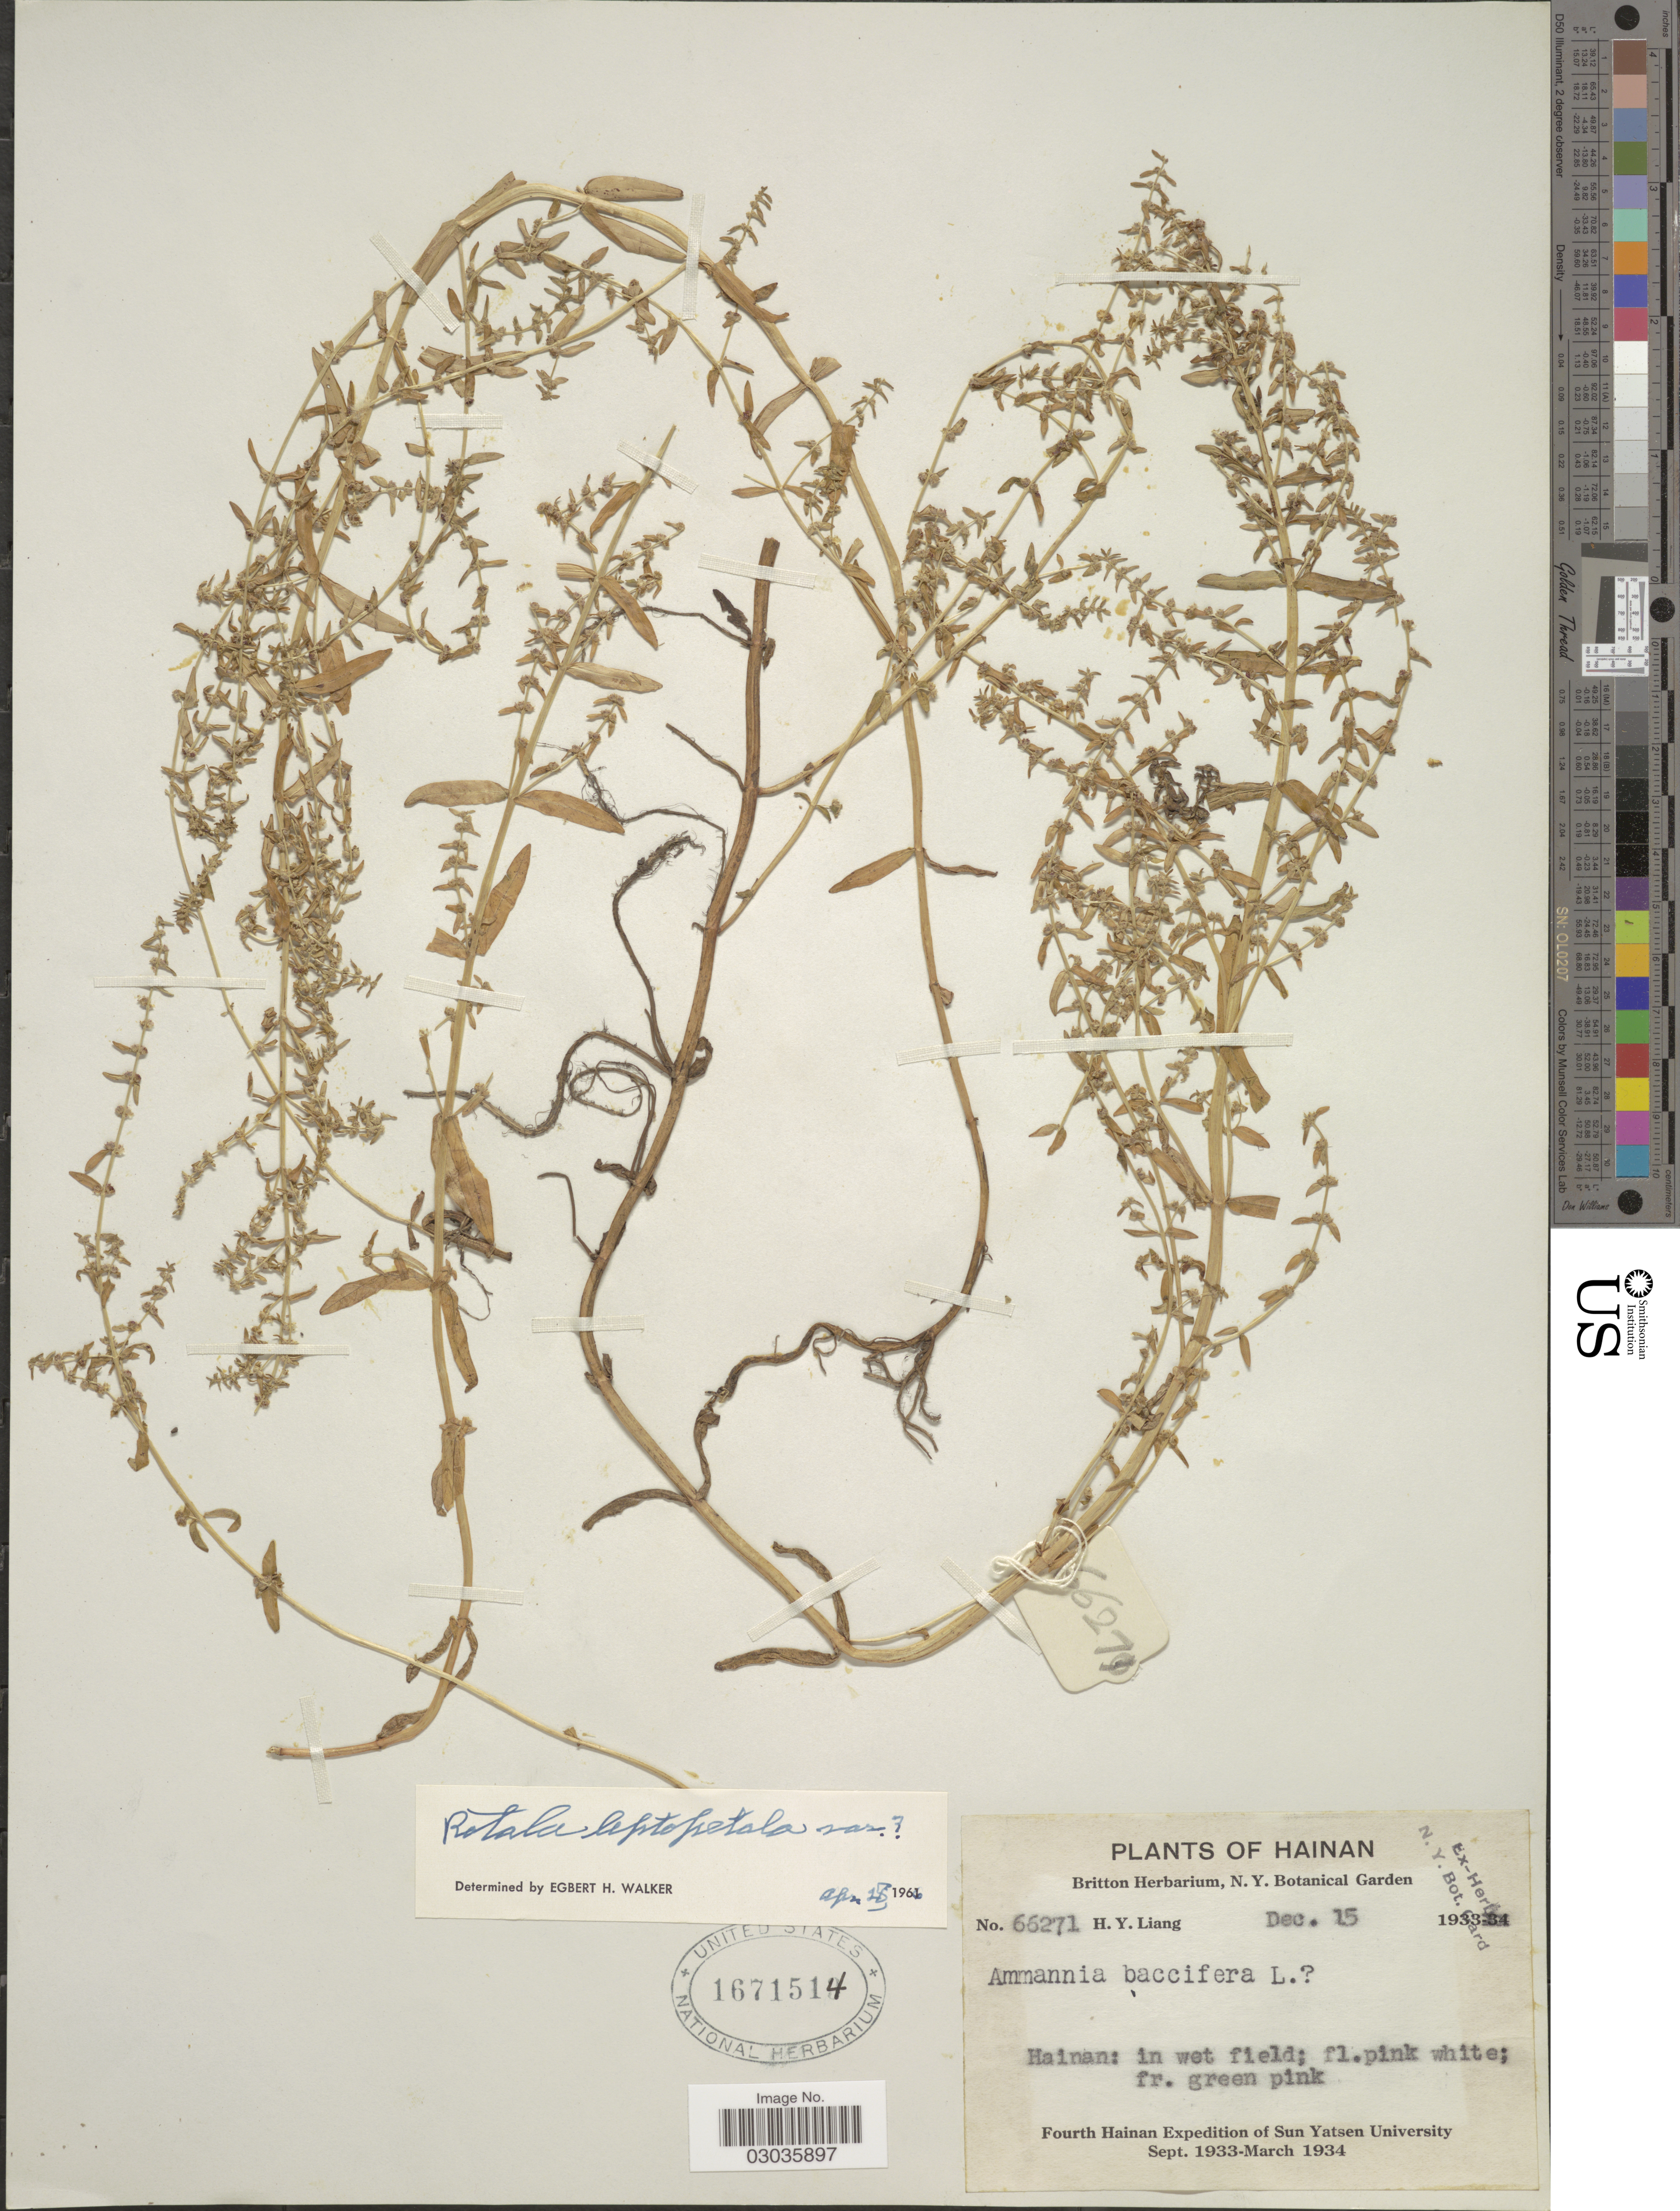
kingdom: Plantae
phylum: Tracheophyta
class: Magnoliopsida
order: Myrtales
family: Lythraceae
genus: Rotala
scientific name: Rotala rosea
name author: (Poir.) C.D.K. Cook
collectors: H. Y. Liang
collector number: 66271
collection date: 1933-12-15/1934-12-15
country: China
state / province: Hainan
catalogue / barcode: US 1671514